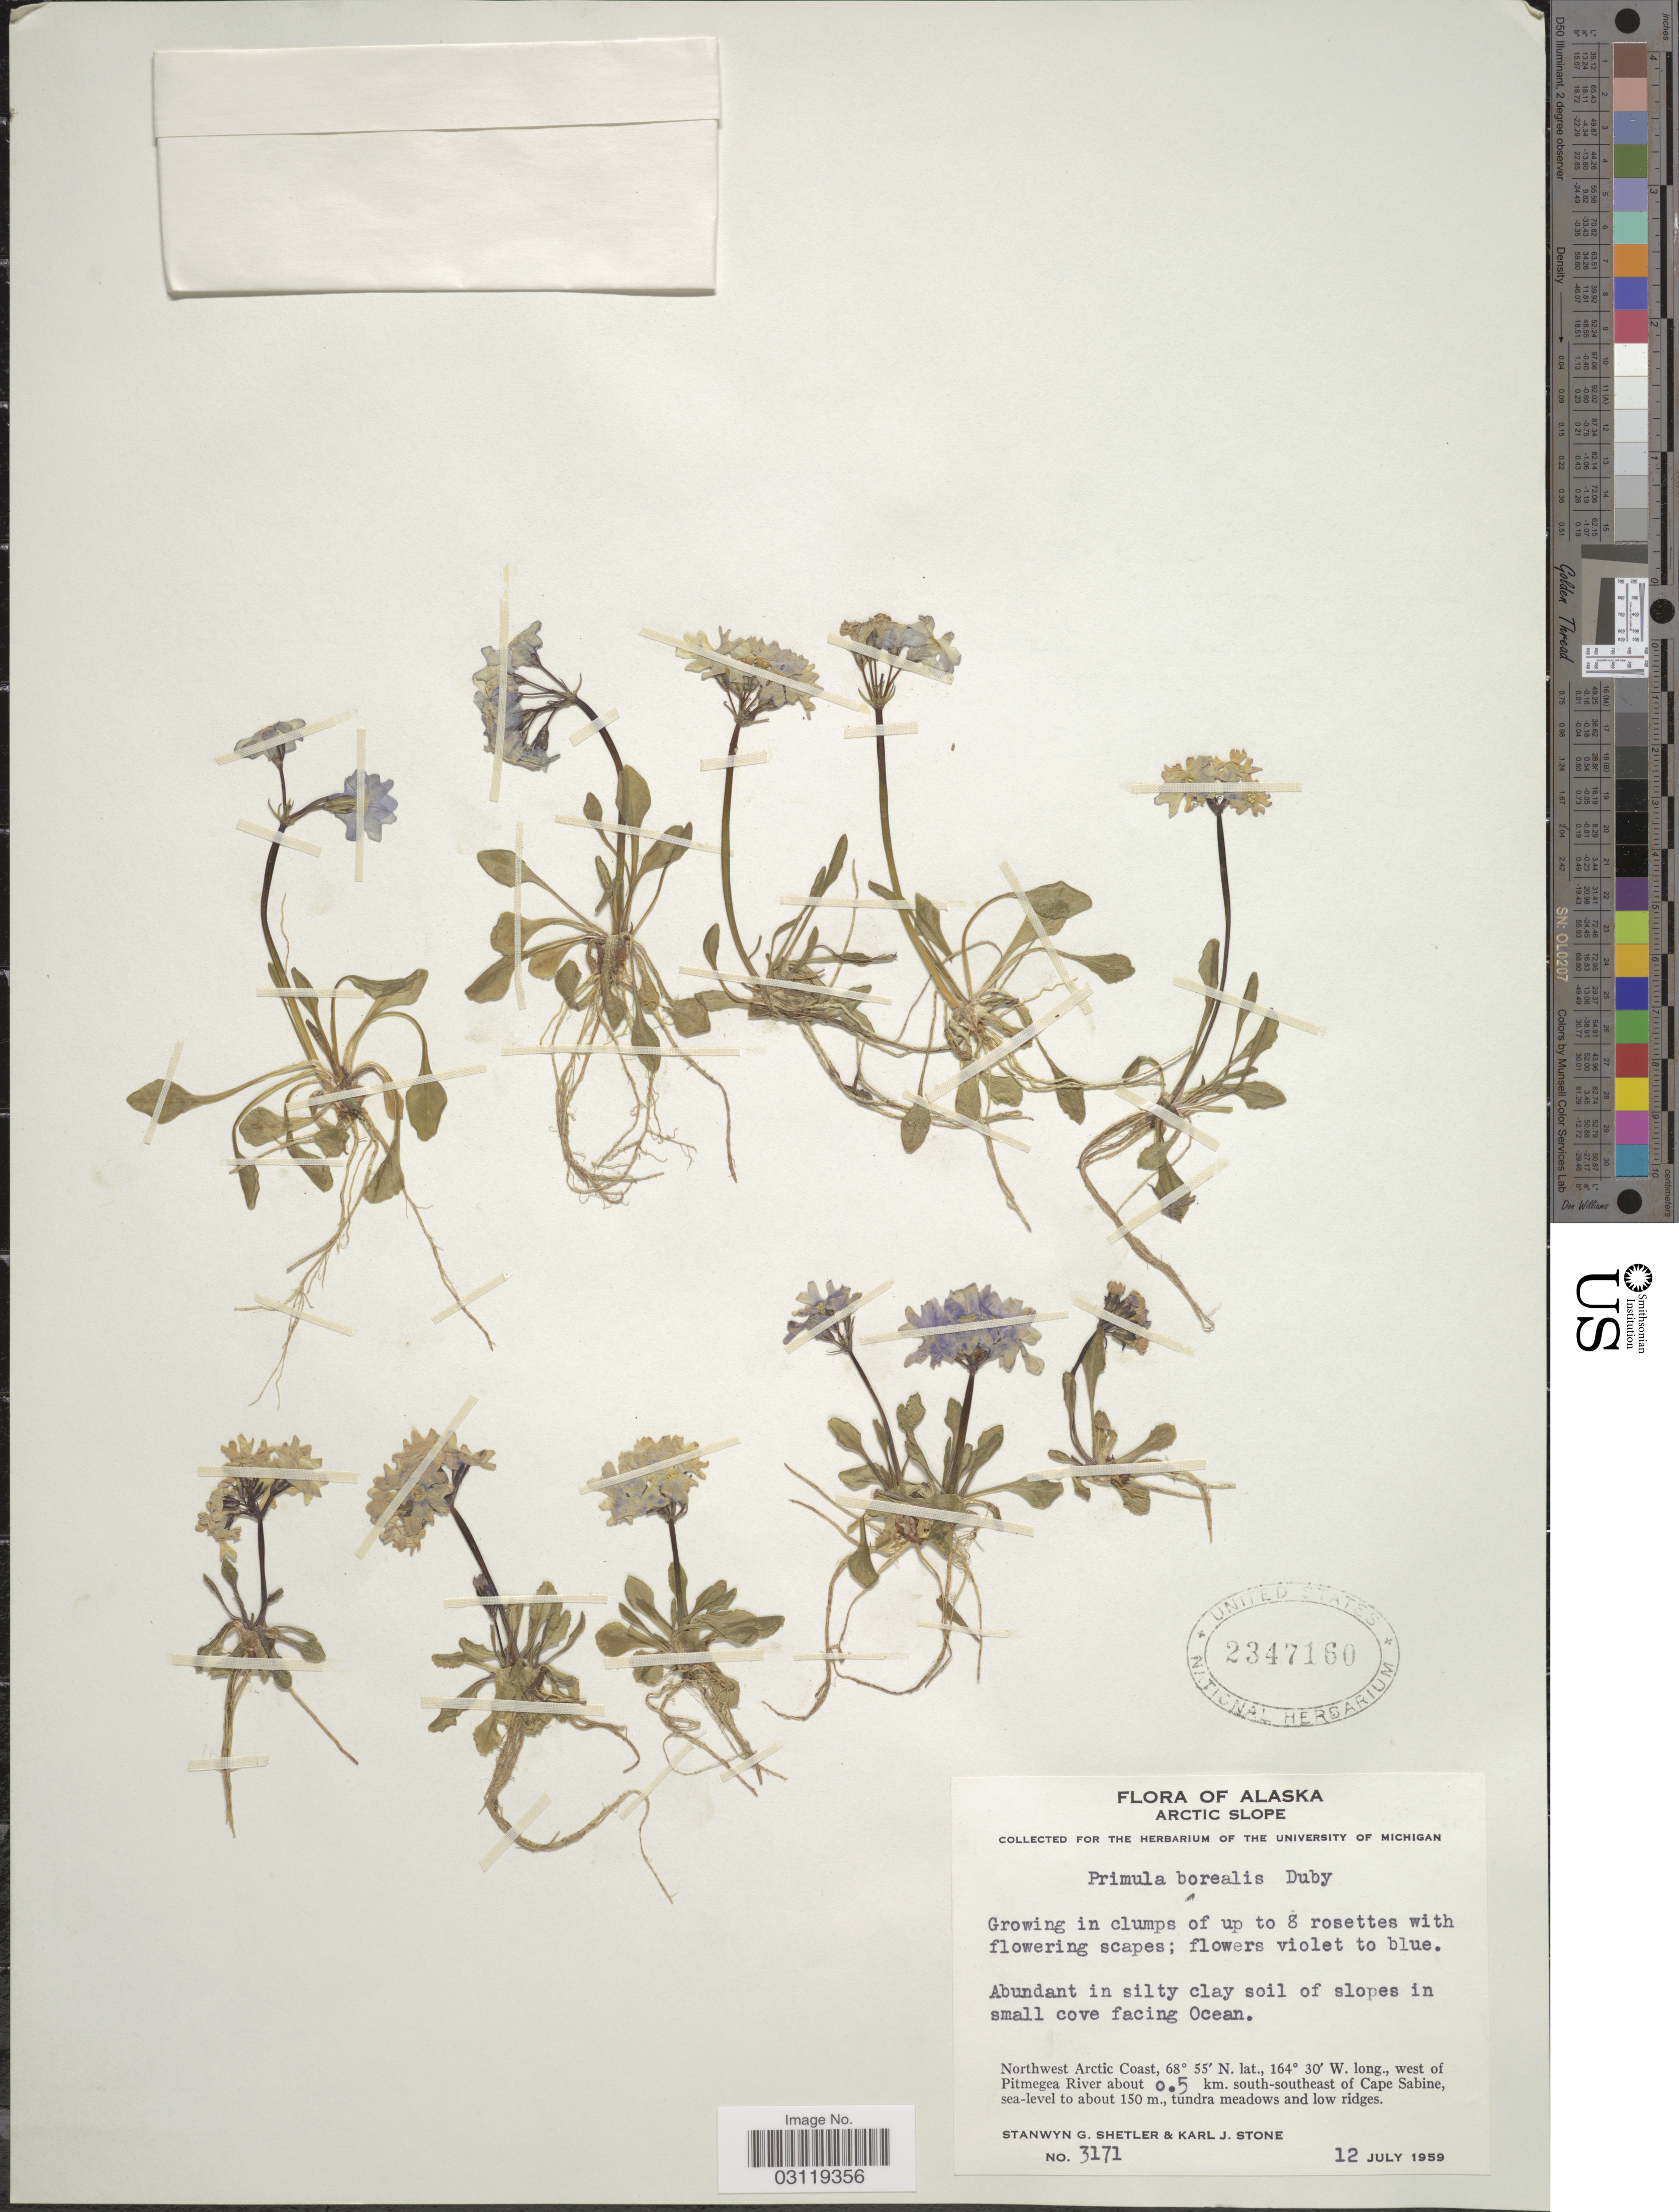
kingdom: Plantae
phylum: Tracheophyta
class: Magnoliopsida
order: Ericales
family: Primulaceae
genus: Primula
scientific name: Primula borealis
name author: Duby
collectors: S. Shetler & K. J. Stone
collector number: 3171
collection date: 1959-07-12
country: United States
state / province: Alaska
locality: Arctic Slope. Northwest Arctic Coast,, west of Pitmega River about 0.5 km. south-southeast of Cape Sabine.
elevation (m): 150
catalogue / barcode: US 2347160